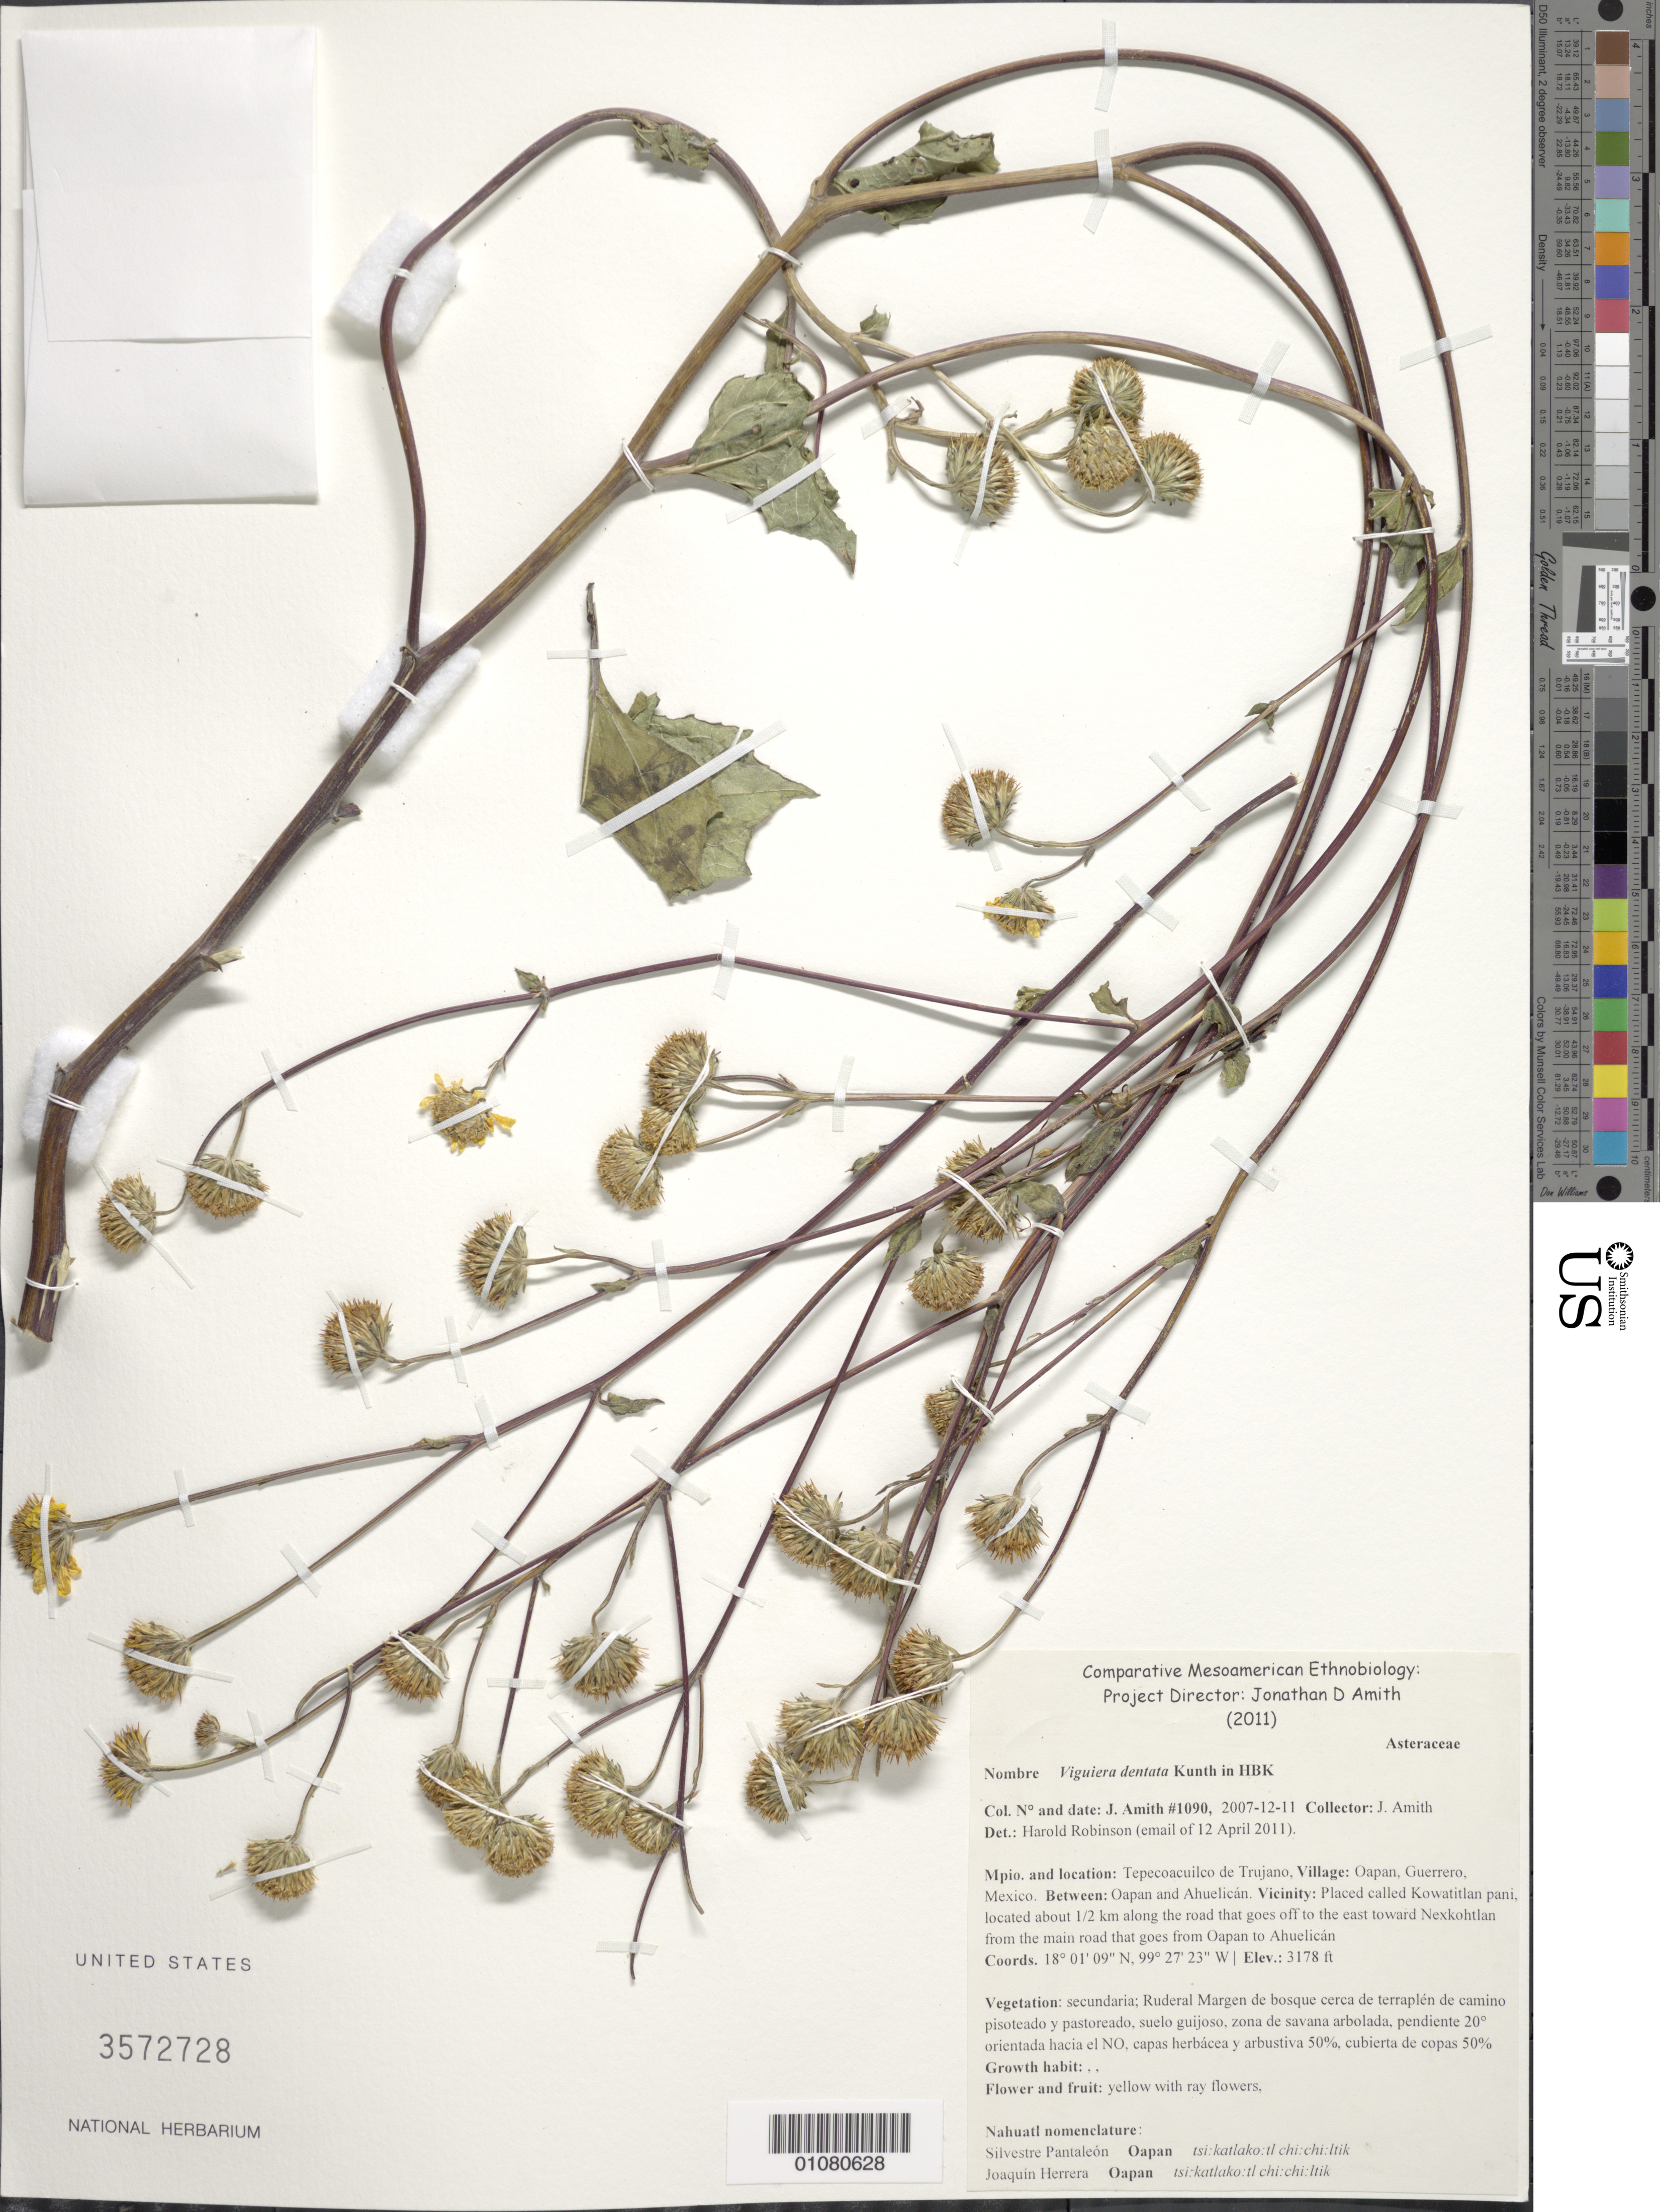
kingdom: Plantae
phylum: Tracheophyta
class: Magnoliopsida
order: Asterales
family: Asteraceae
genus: Viguiera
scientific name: Viguiera dentata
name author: (Cav.) Spreng.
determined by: Robinson, Harold E., (US)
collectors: J. D. Amith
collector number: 1090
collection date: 2007-12-11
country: Mexico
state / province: Guerrero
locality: Oapan, Tepecoacuilco de Trujano; between Oapan and Ahuelicán. Place called Kowatitlan pani, located about 1/2km along the road that goes off to the east toward Nexkohtlan from the main road that goes from Oapan to Ahuelicán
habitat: Vegetation secundaria; Ruderal Margen de bosque cerce de terraplen de camino pisoteado y pastoreado, suelo guijoso, zona de savana arbolada…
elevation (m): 3178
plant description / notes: pendiente 20º orientada hacia el NO, capas herbacea y arbustiva 50%, cubierta de copas 50%. Nahuatl nomenclature: Silvestre Pantaleón, Oapan, tsi: katlako: tl chi: chi: lt ; Joaquín Herrera, Oapan, tsi: katlako: tl chi: chi: ltik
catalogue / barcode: US 3572728